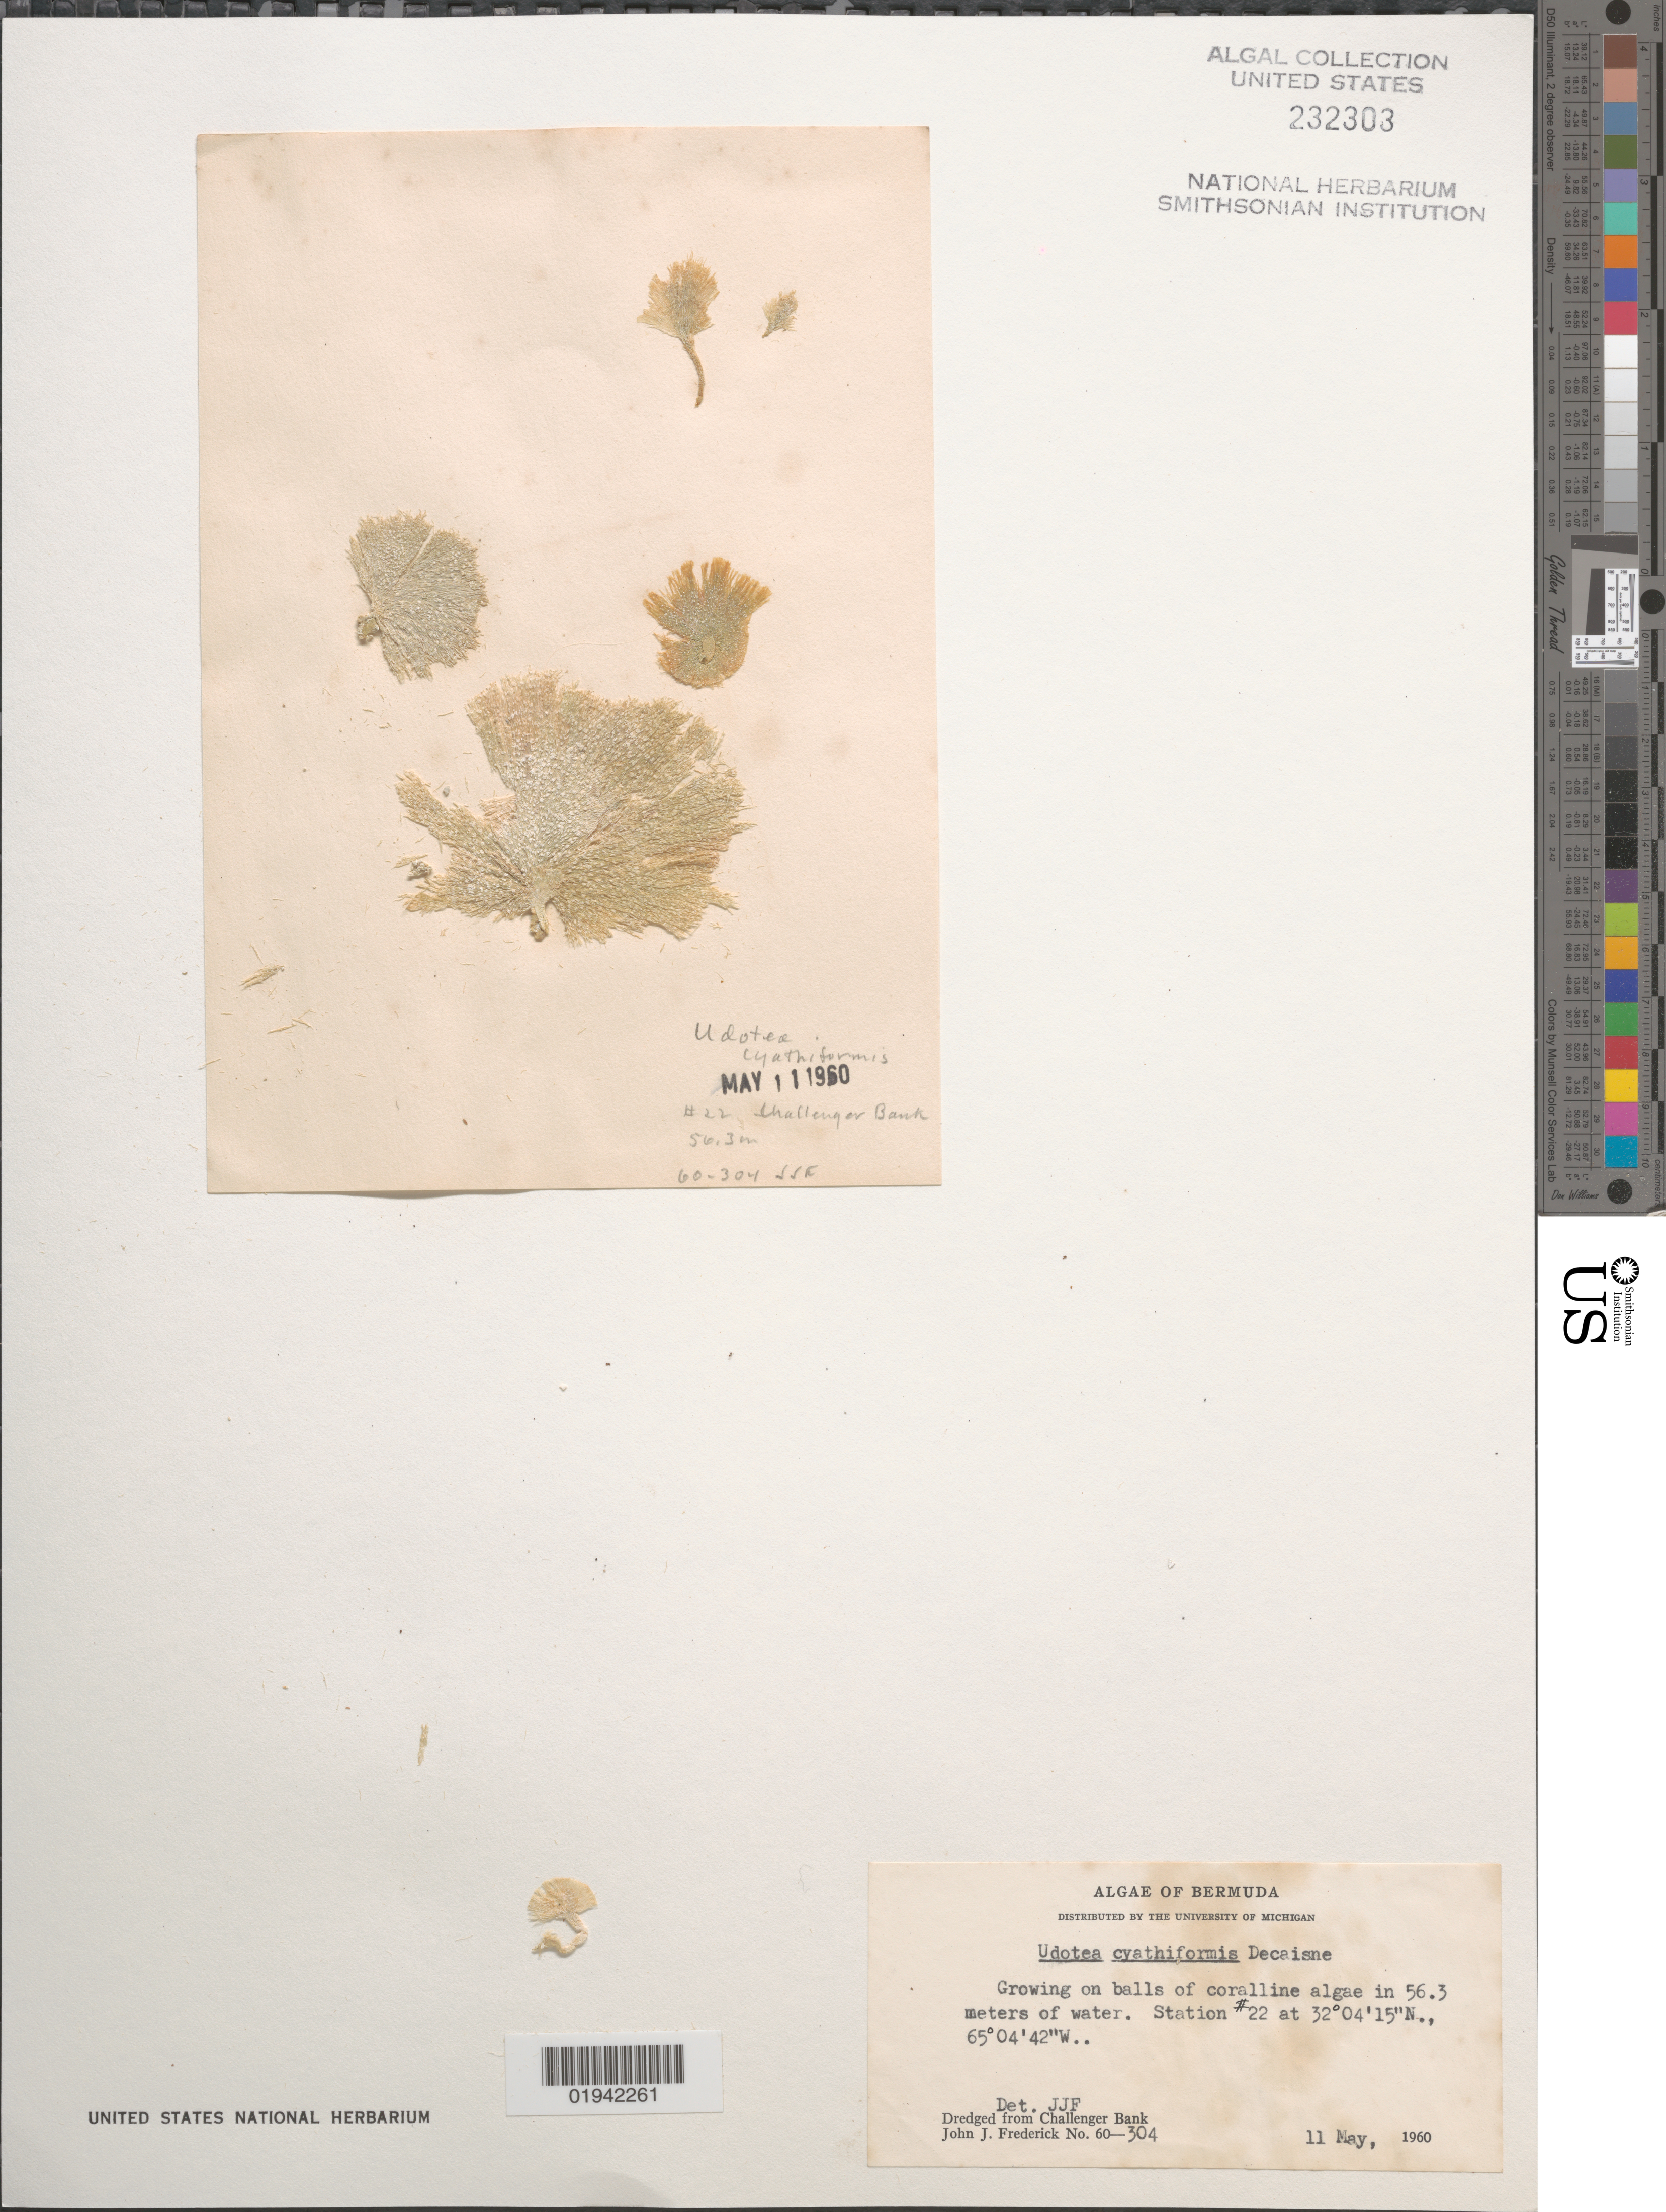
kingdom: Plantae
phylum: Chlorophyta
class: Ulvophyceae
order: Bryopsidales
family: Udoteaceae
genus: Udotea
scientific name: Udotea cyathiformis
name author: Decne.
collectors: J. Frederick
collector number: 60-304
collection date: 1960-05-11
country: Bermuda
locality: Station #22. Dredged from Challenger Bank.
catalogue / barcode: US 232303